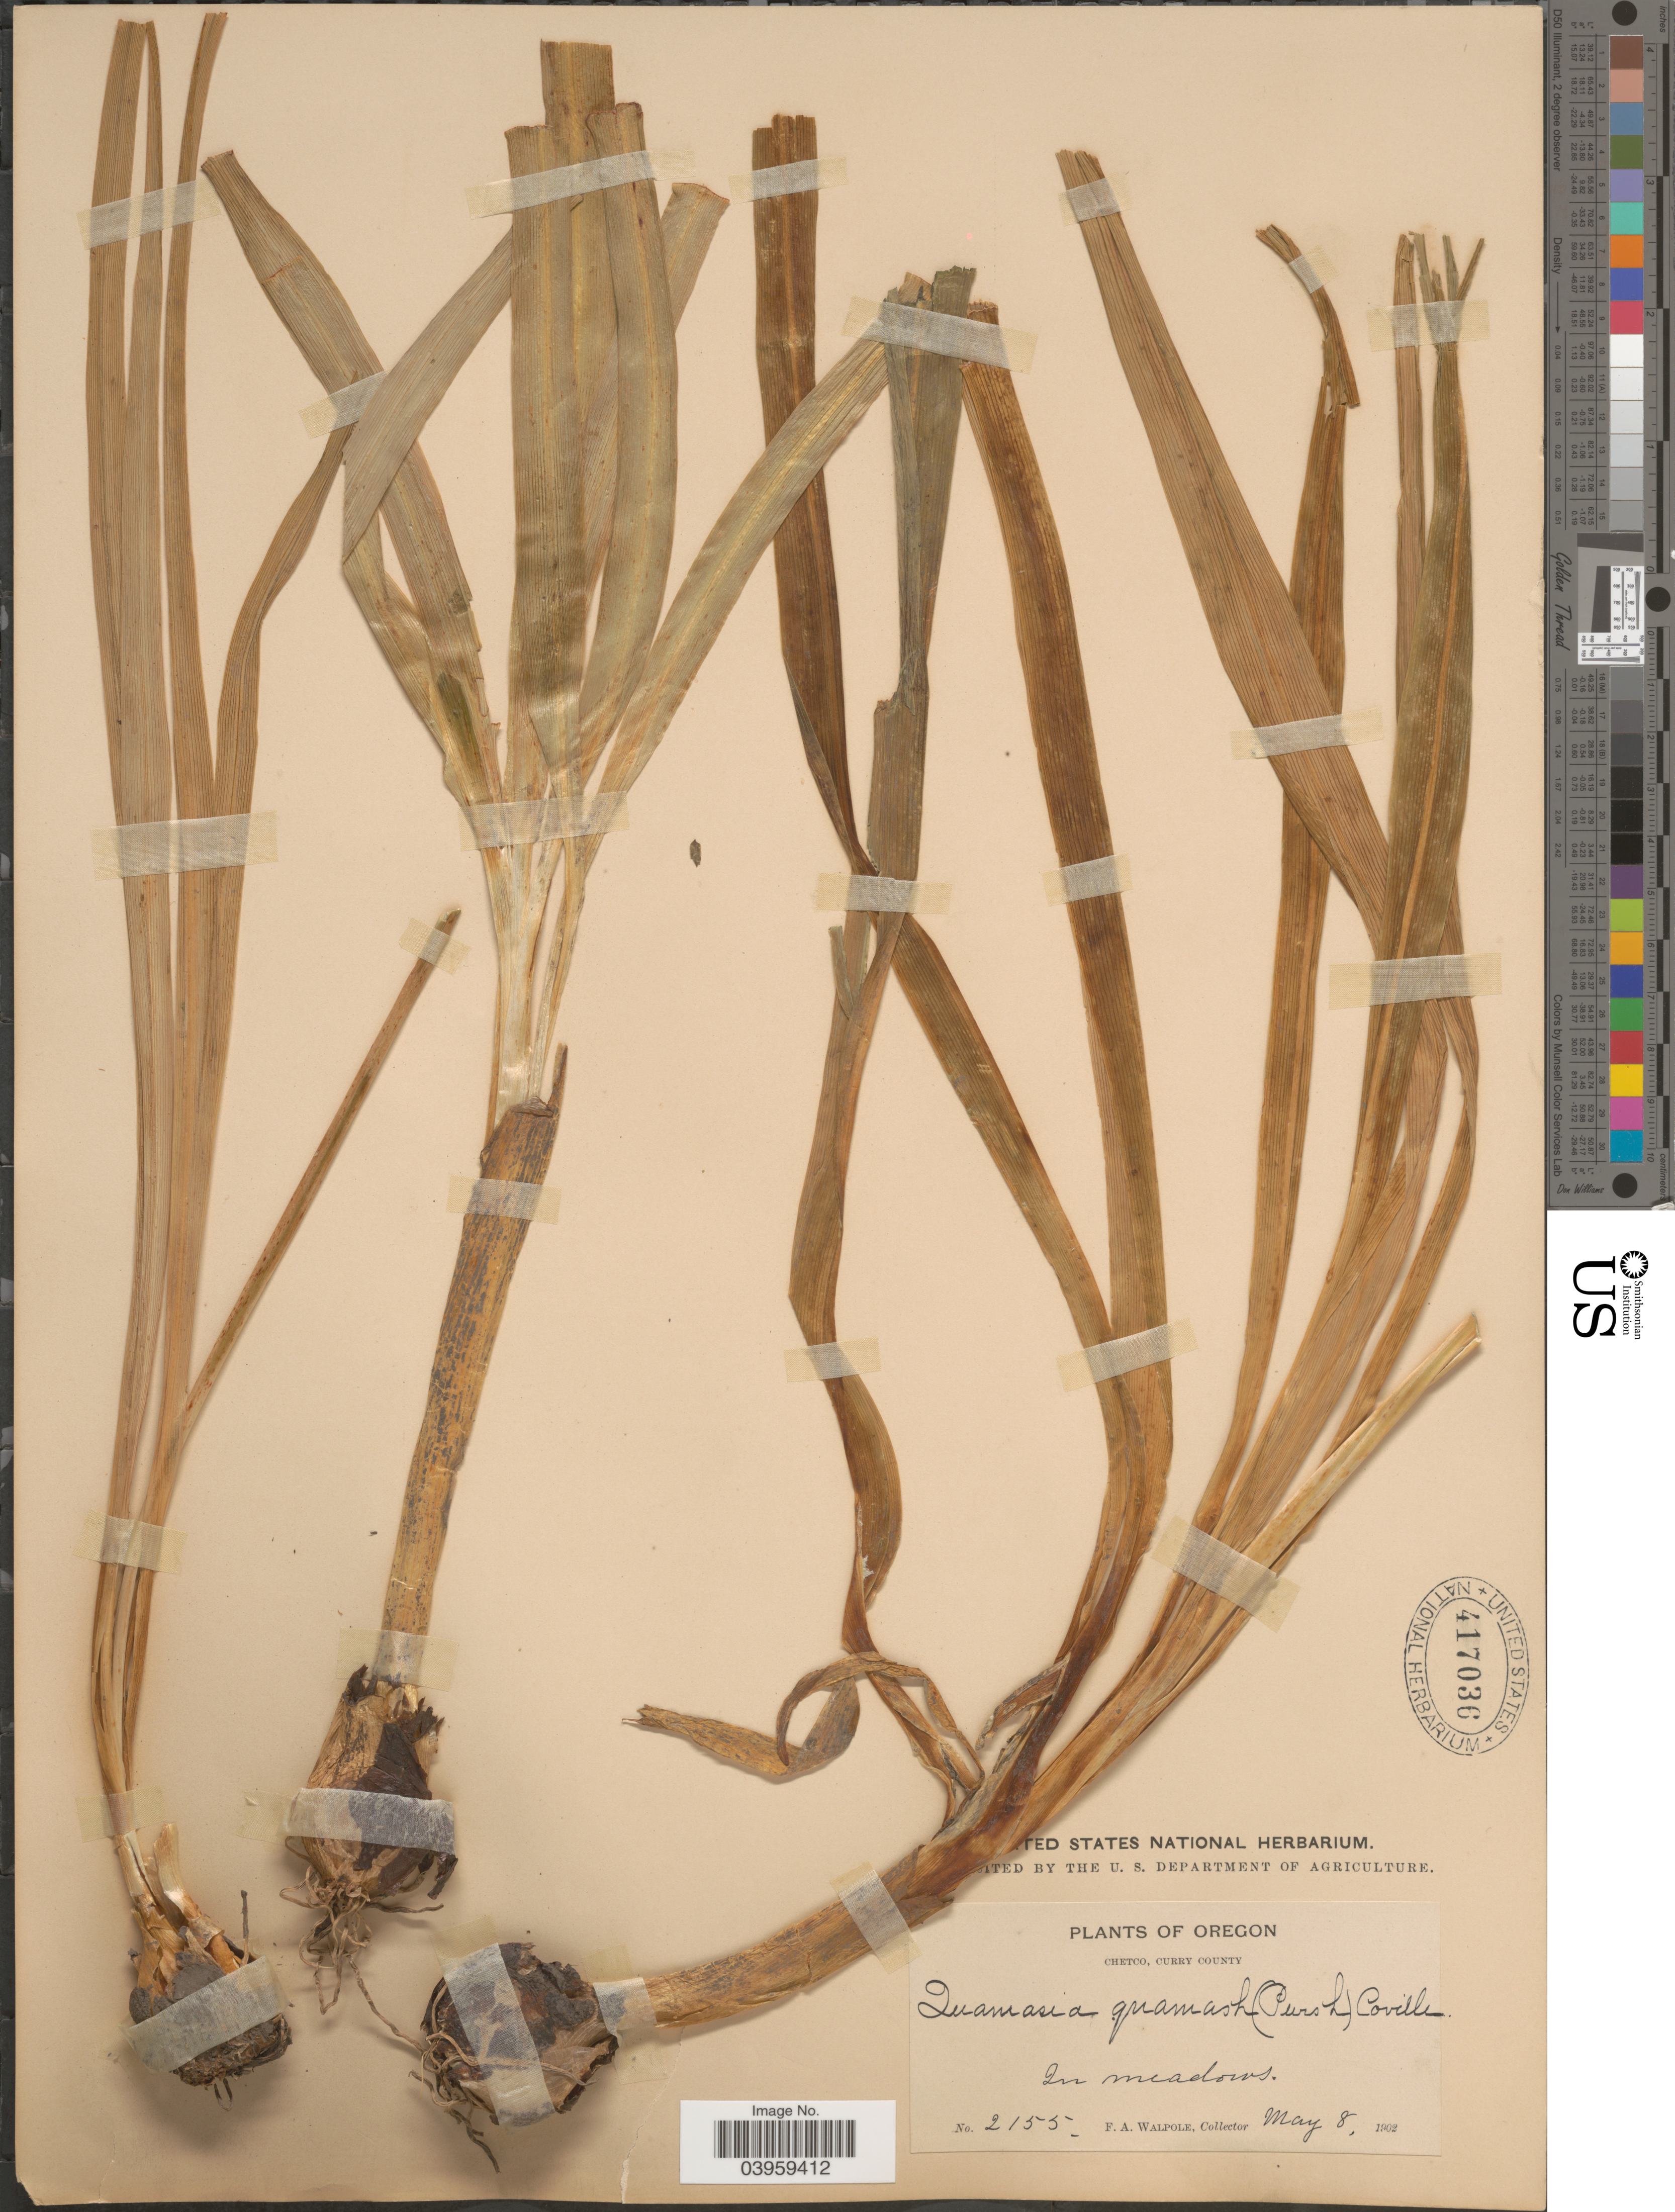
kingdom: Plantae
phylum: Tracheophyta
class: Liliopsida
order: Asparagales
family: Asparagaceae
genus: Camassia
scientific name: Camassia leichtlinii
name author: (Baker) S. Watson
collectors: F. Walpole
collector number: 2155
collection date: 1902-05-08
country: United States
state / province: Oregon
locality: Chetco, Curry County.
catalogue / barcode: US 417036